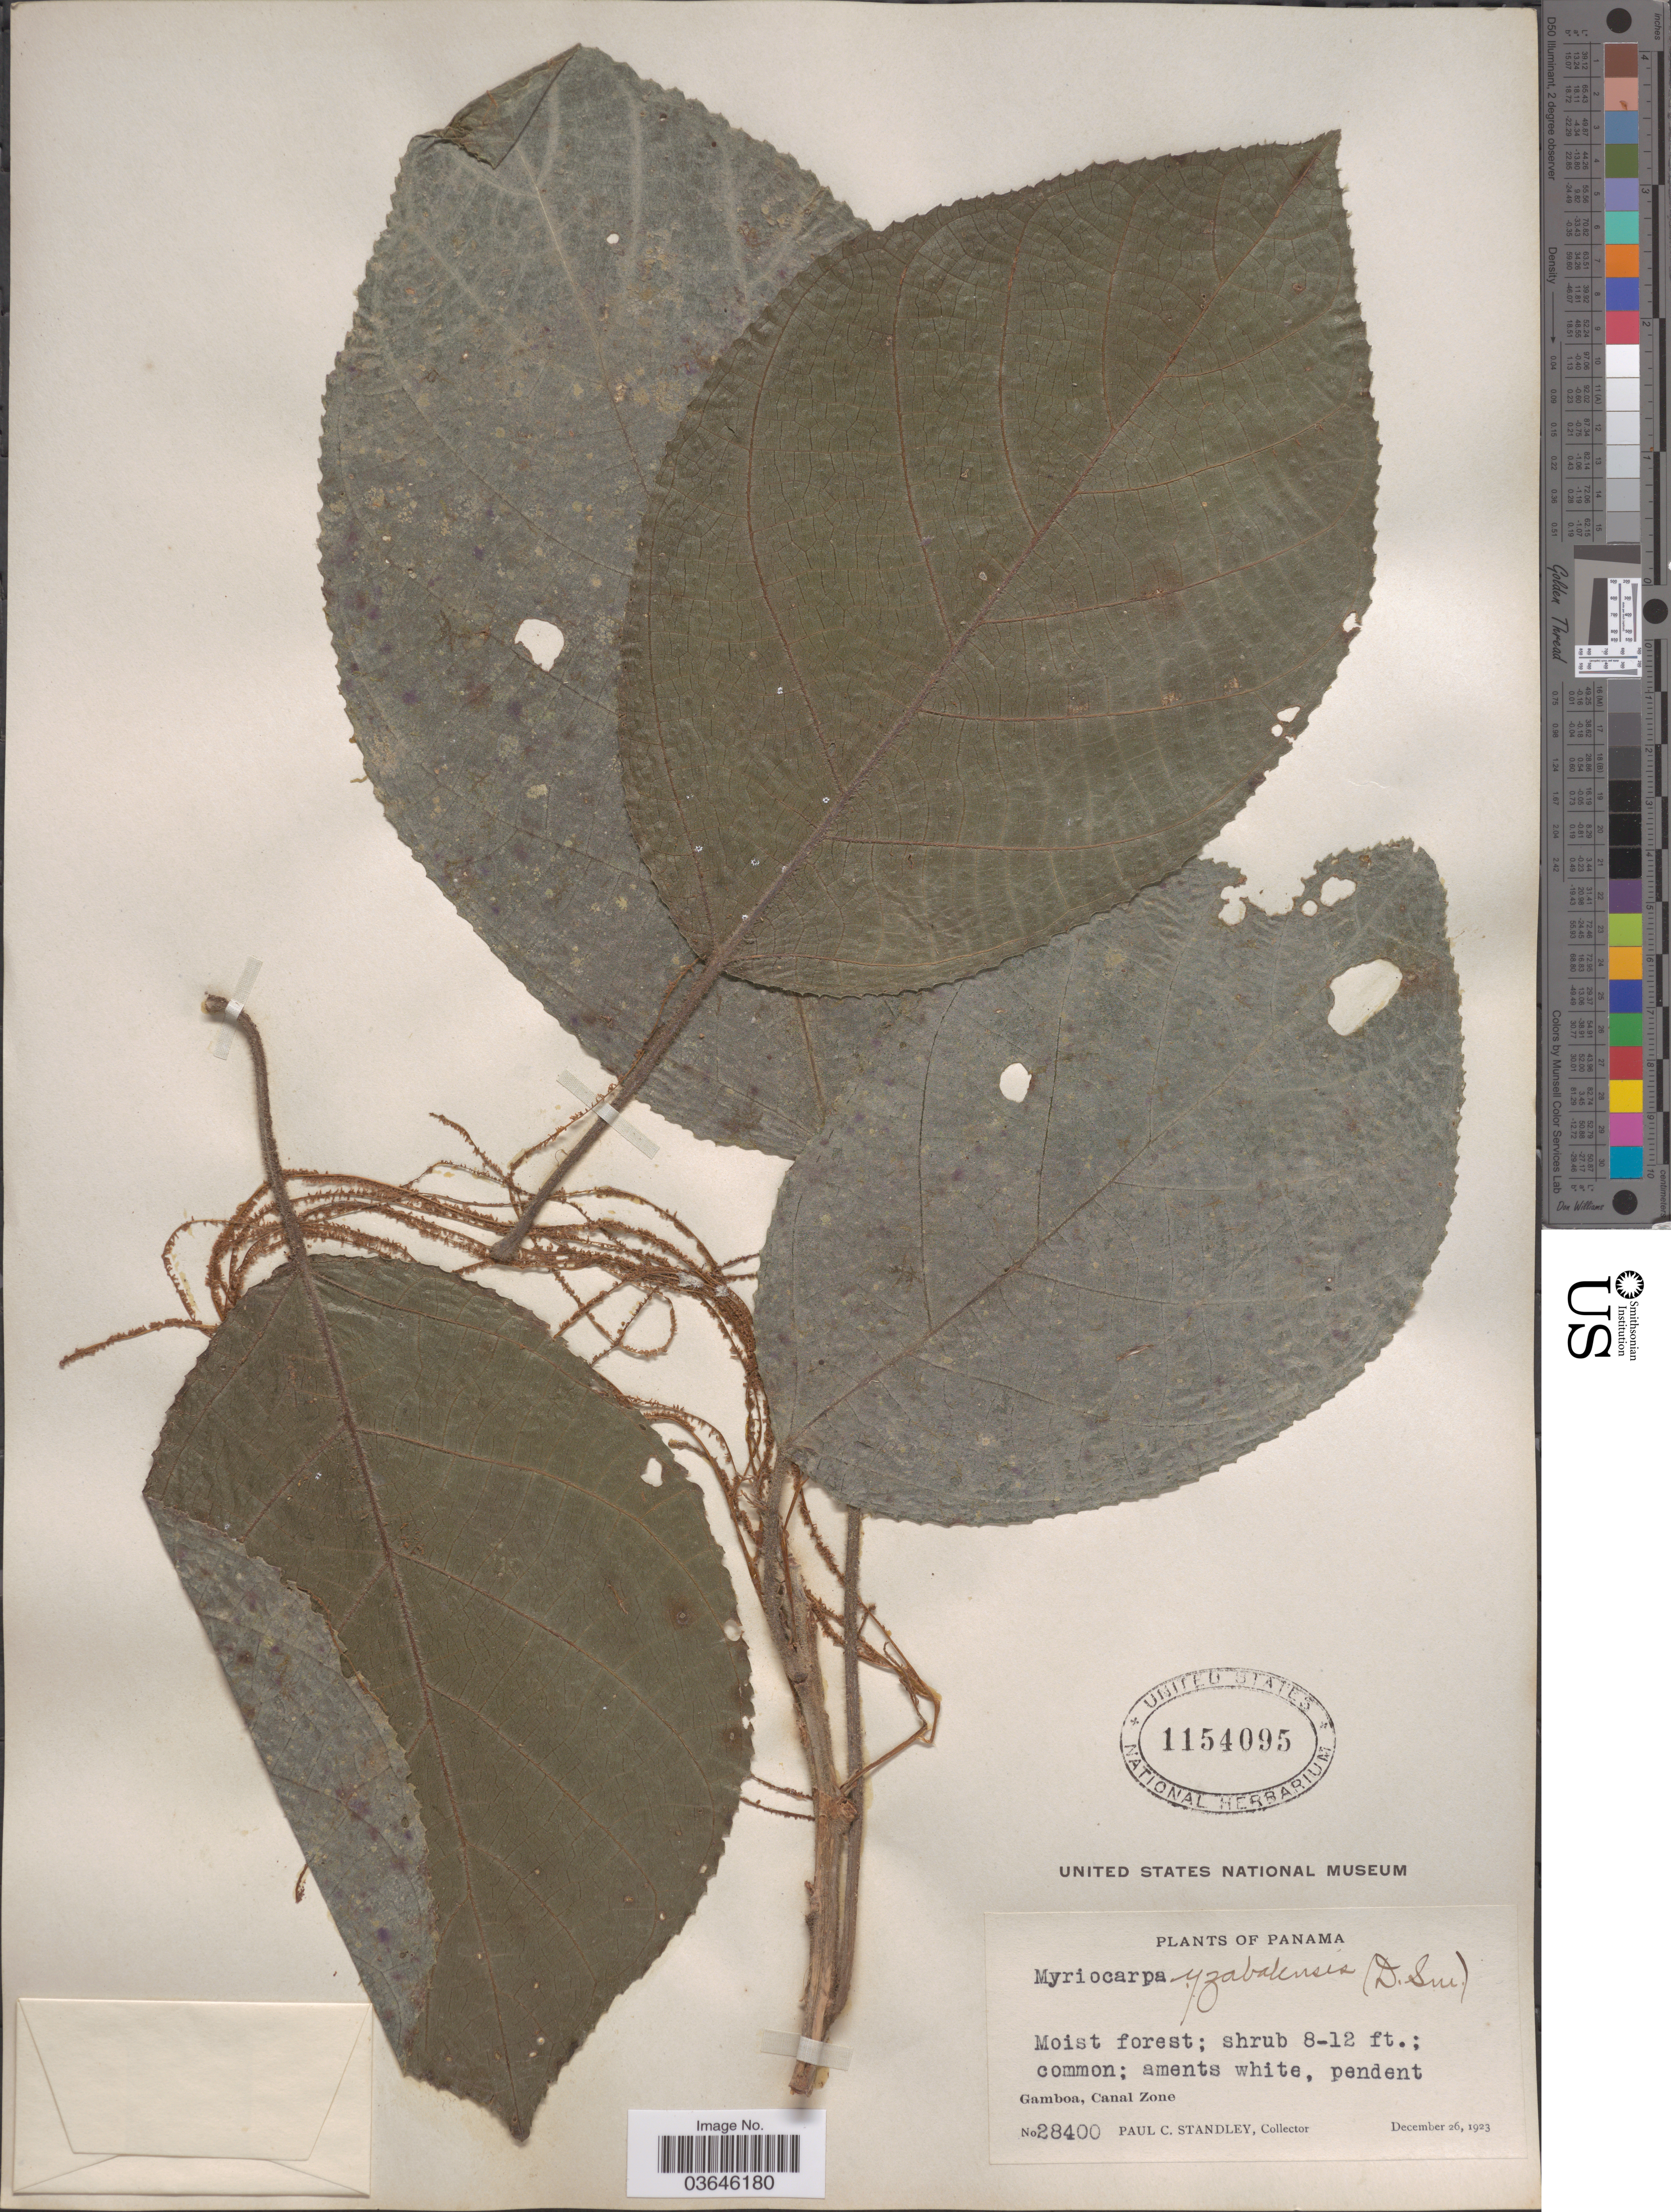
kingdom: Plantae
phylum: Tracheophyta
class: Magnoliopsida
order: Rosales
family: Urticaceae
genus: Myriocarpa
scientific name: Myriocarpa yzabalensis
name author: (Donn. Sm.) Killip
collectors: P. C. Standley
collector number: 28400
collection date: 1923-12-26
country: Panama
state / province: Colón / Panamá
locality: Gamboa, Canal Zone.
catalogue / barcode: US 1154095